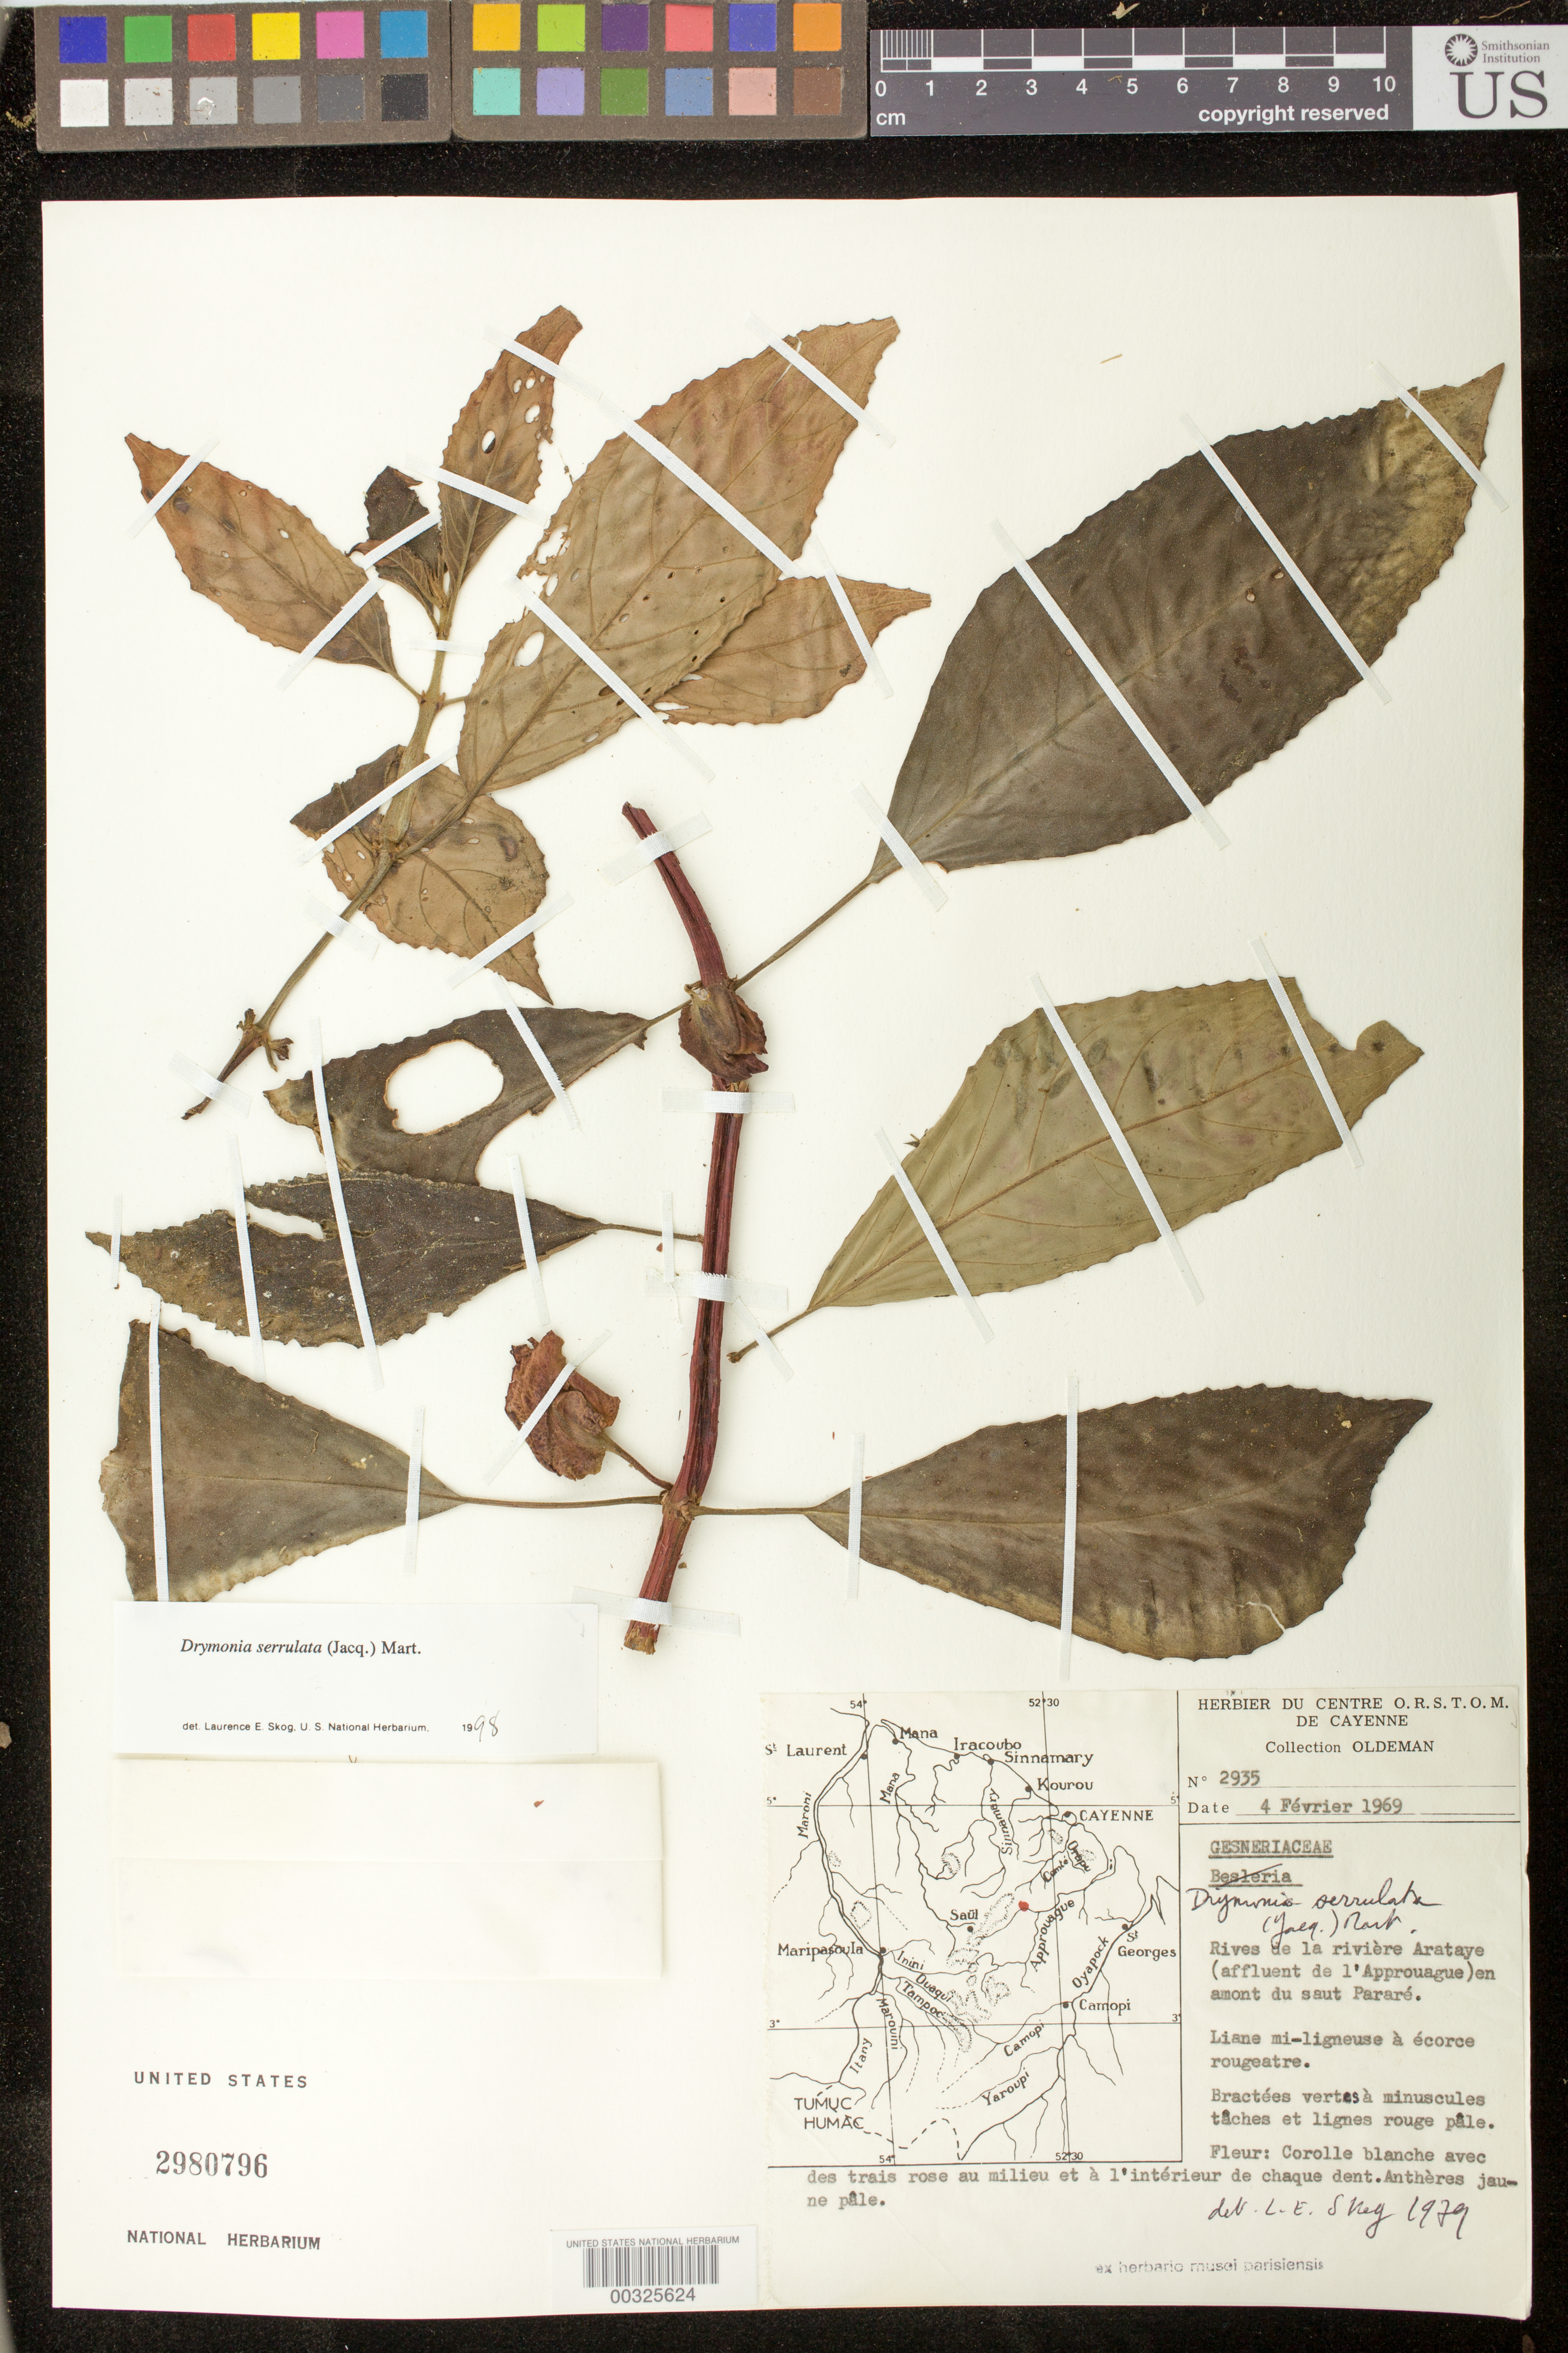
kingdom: Plantae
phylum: Tracheophyta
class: Magnoliopsida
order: Lamiales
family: Gesneriaceae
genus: Drymonia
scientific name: Drymonia serrulata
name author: (Jacq.) Mart.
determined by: Skog, Laurence E.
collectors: R. Oldeman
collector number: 2935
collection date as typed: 04 Feb 1969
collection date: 1969-02-04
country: French Guiana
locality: Rives de la rivière Arataye (affluent de l'Approuague) en amont du saut Pararé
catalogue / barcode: US 2980796